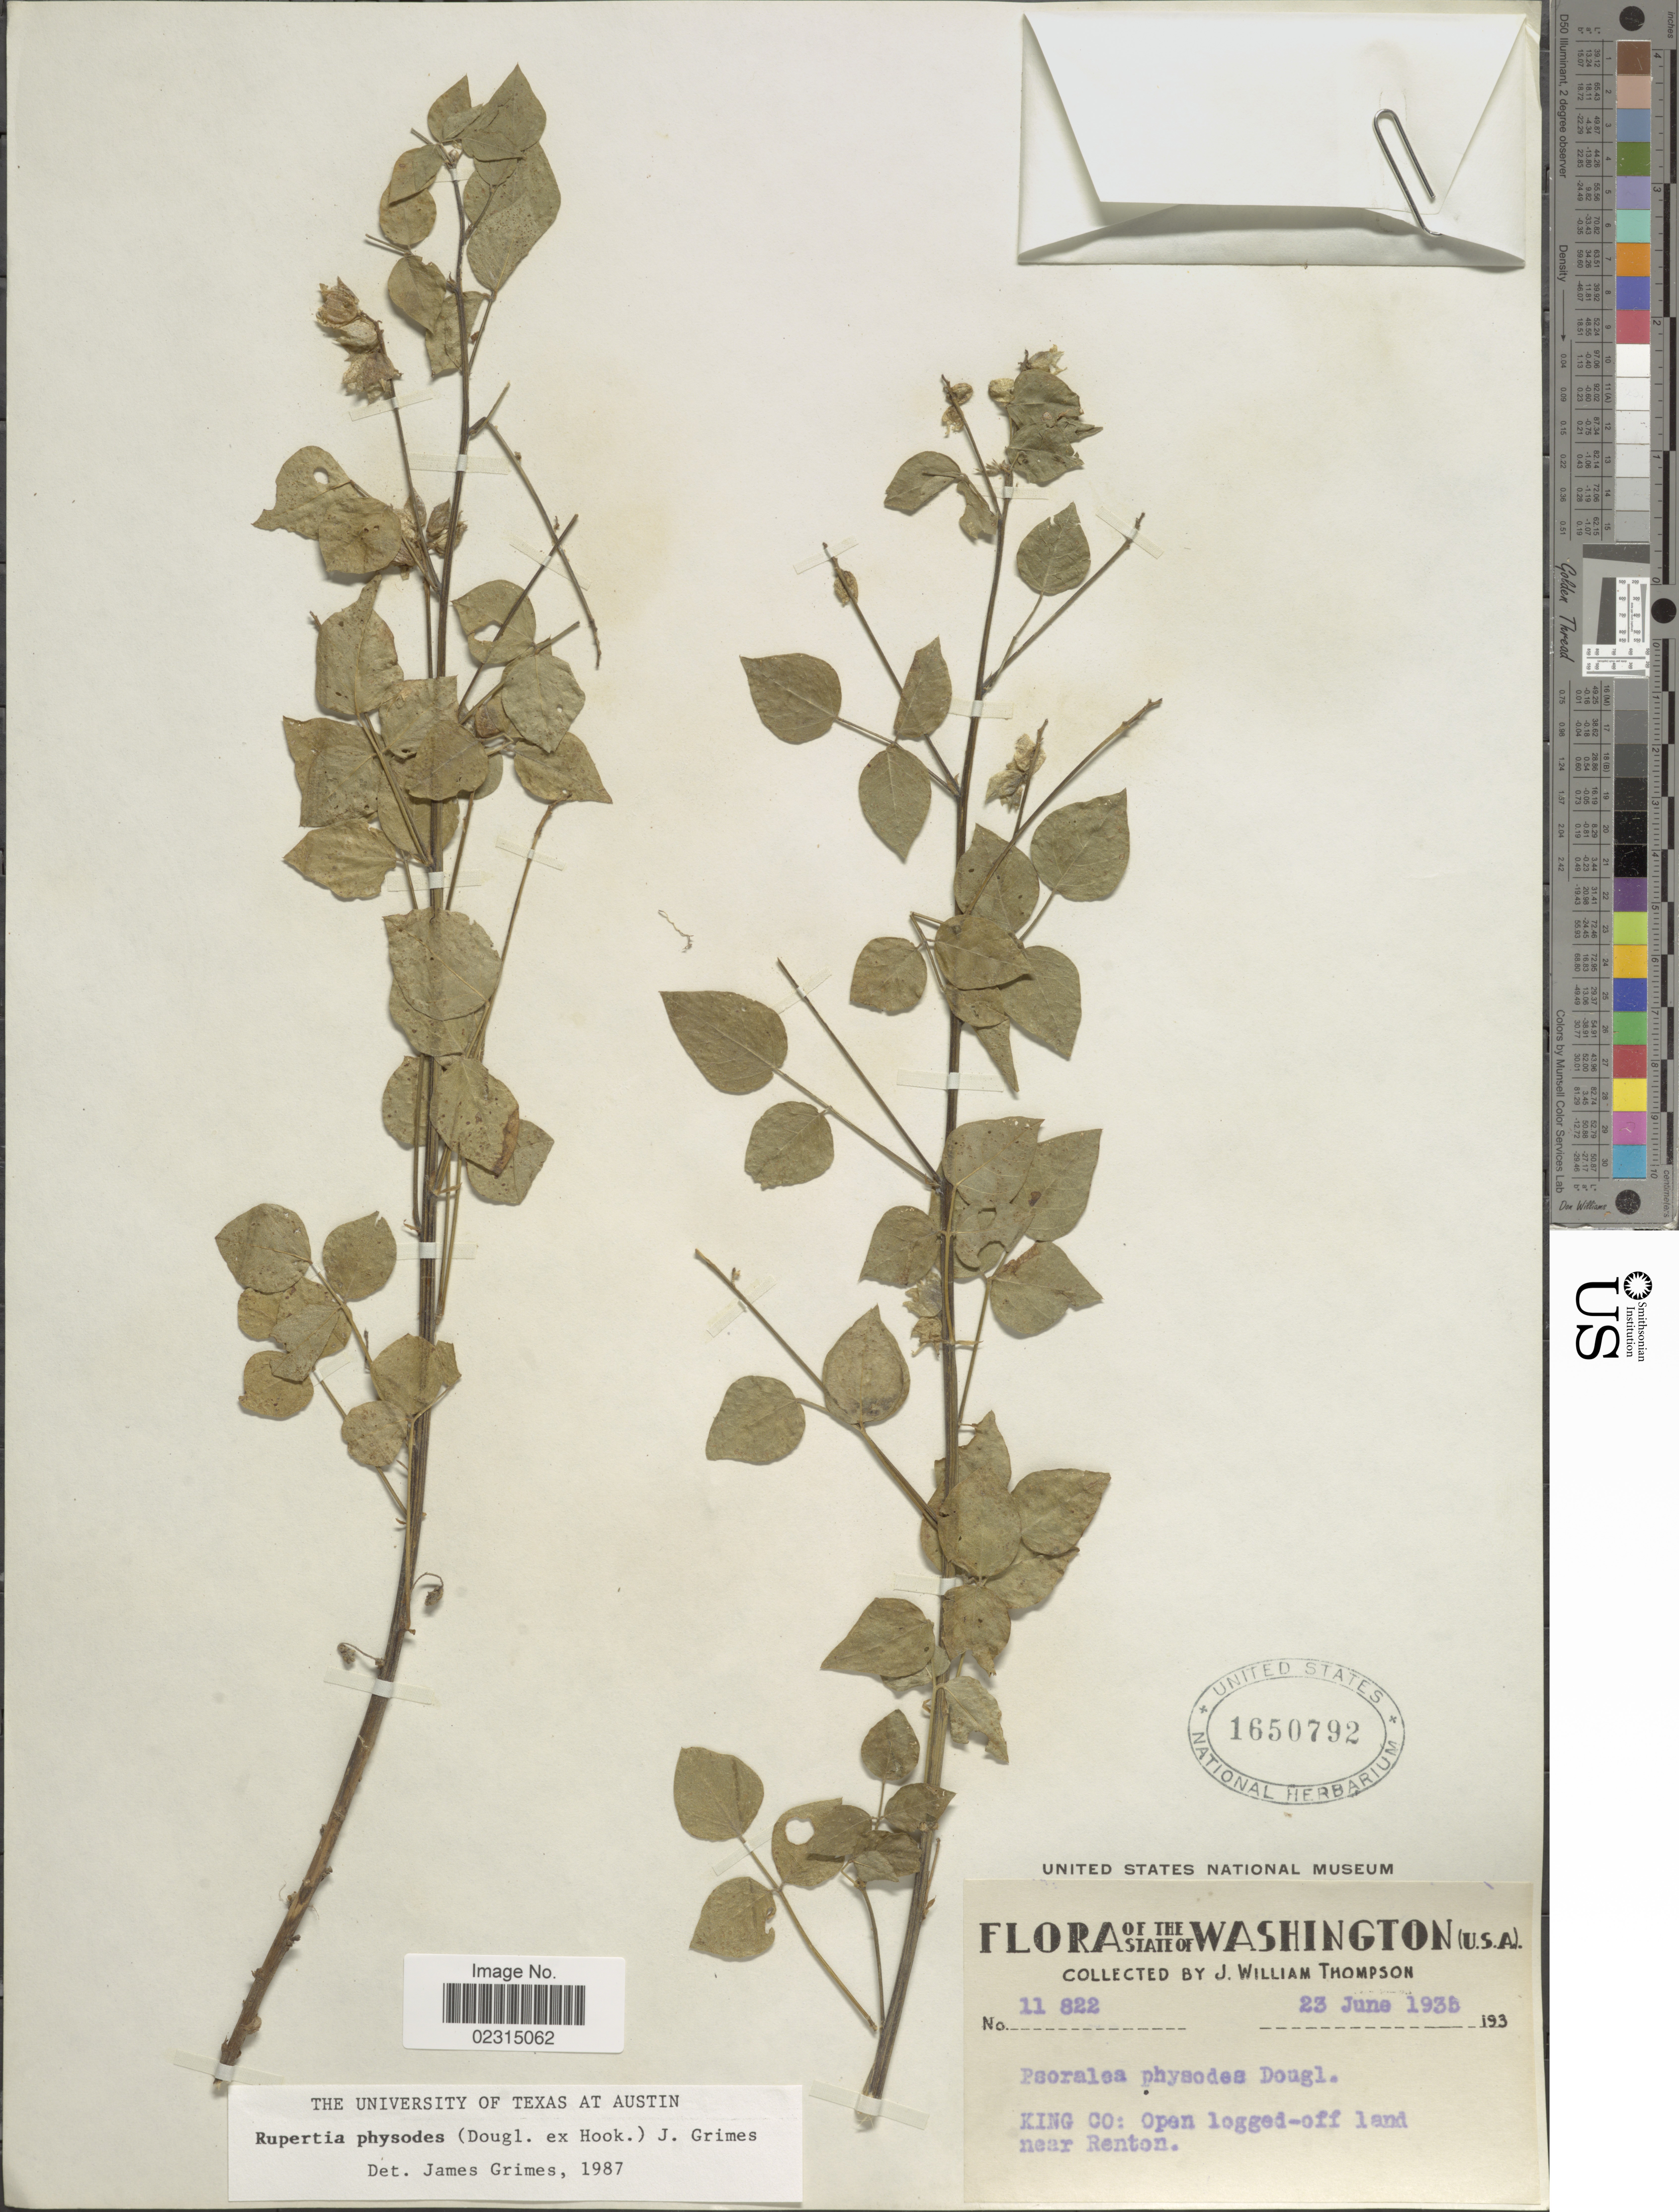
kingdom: Plantae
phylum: Tracheophyta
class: Magnoliopsida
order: Fabales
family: Fabaceae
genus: Rupertia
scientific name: Rupertia physodes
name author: (Douglas) J.W. Grimes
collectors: J. W. Thompson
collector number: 11822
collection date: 1935-06-23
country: United States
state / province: Washington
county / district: King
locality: King Co: Open logged-off land near Renton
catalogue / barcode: US 1650792